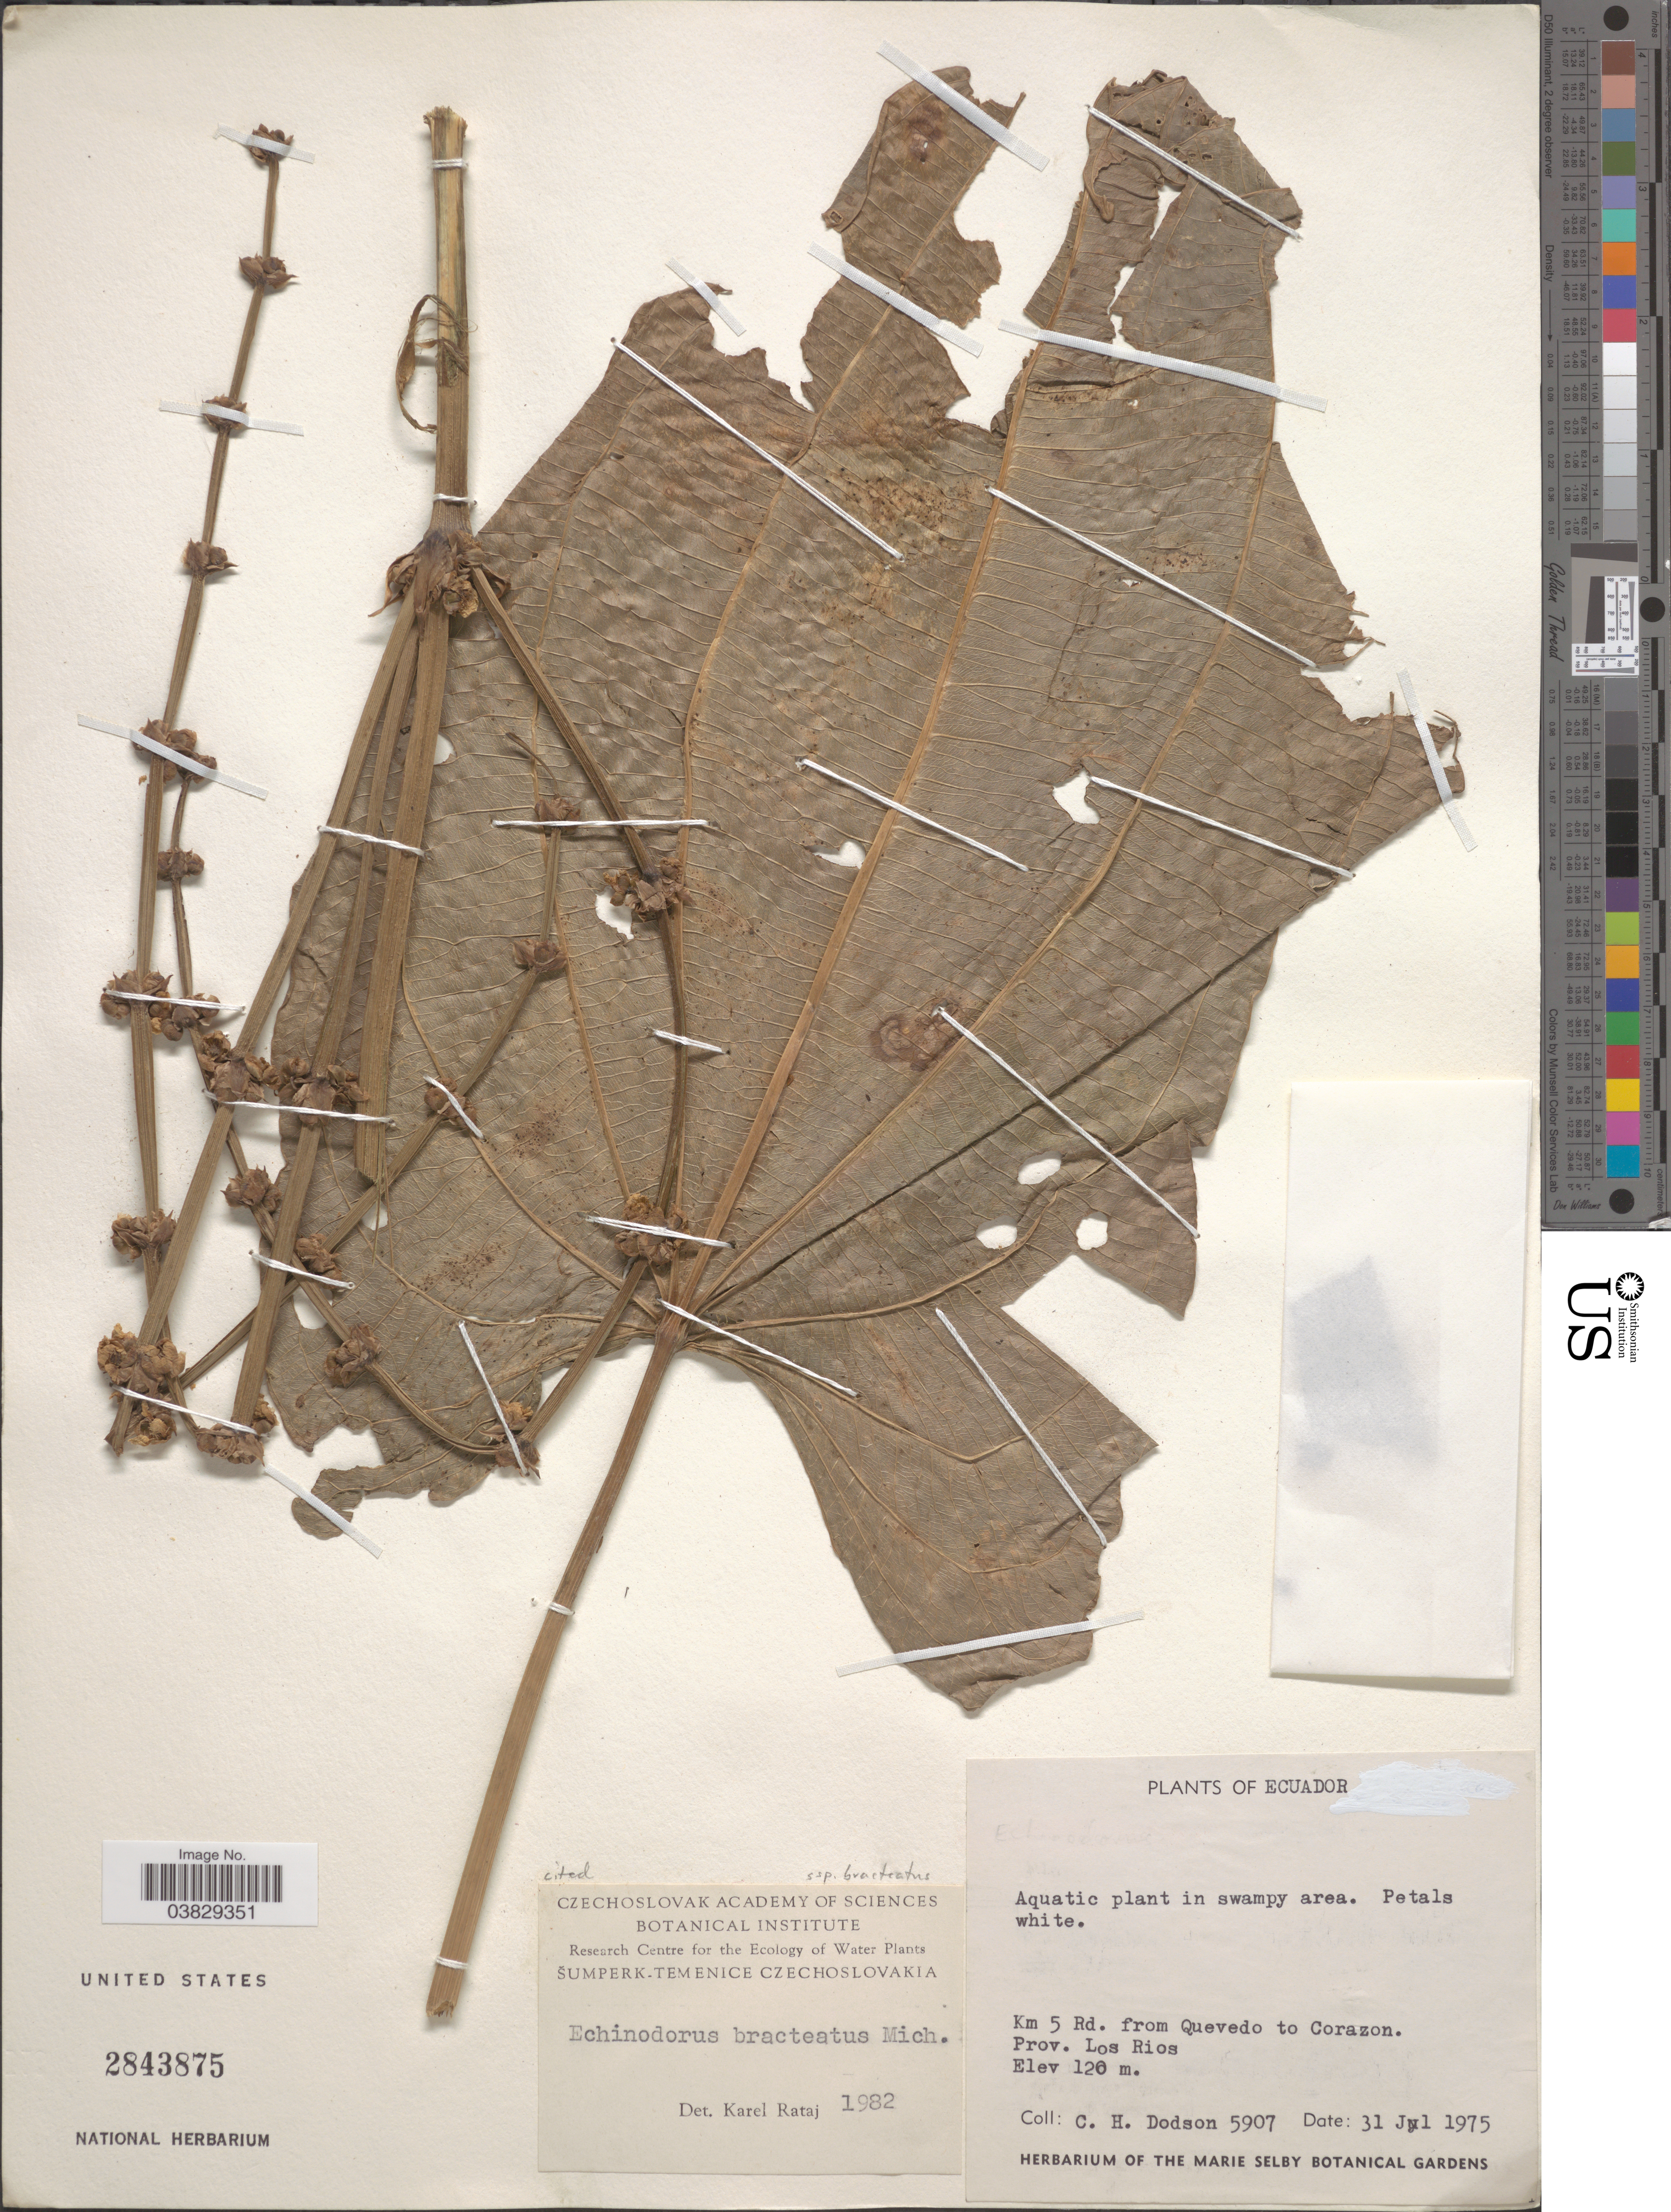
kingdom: Plantae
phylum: Tracheophyta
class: Liliopsida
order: Alismatales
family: Alismataceae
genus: Echinodorus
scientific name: Echinodorus bracteatus var. bracteatus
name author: Micheli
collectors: C. H. Dodson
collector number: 5907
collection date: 1975-07-31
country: Ecuador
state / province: Los Ríos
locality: Km 4 Rd. from Quevedo to Corazon. Prov. Los Rios.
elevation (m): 120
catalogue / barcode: US 2843875